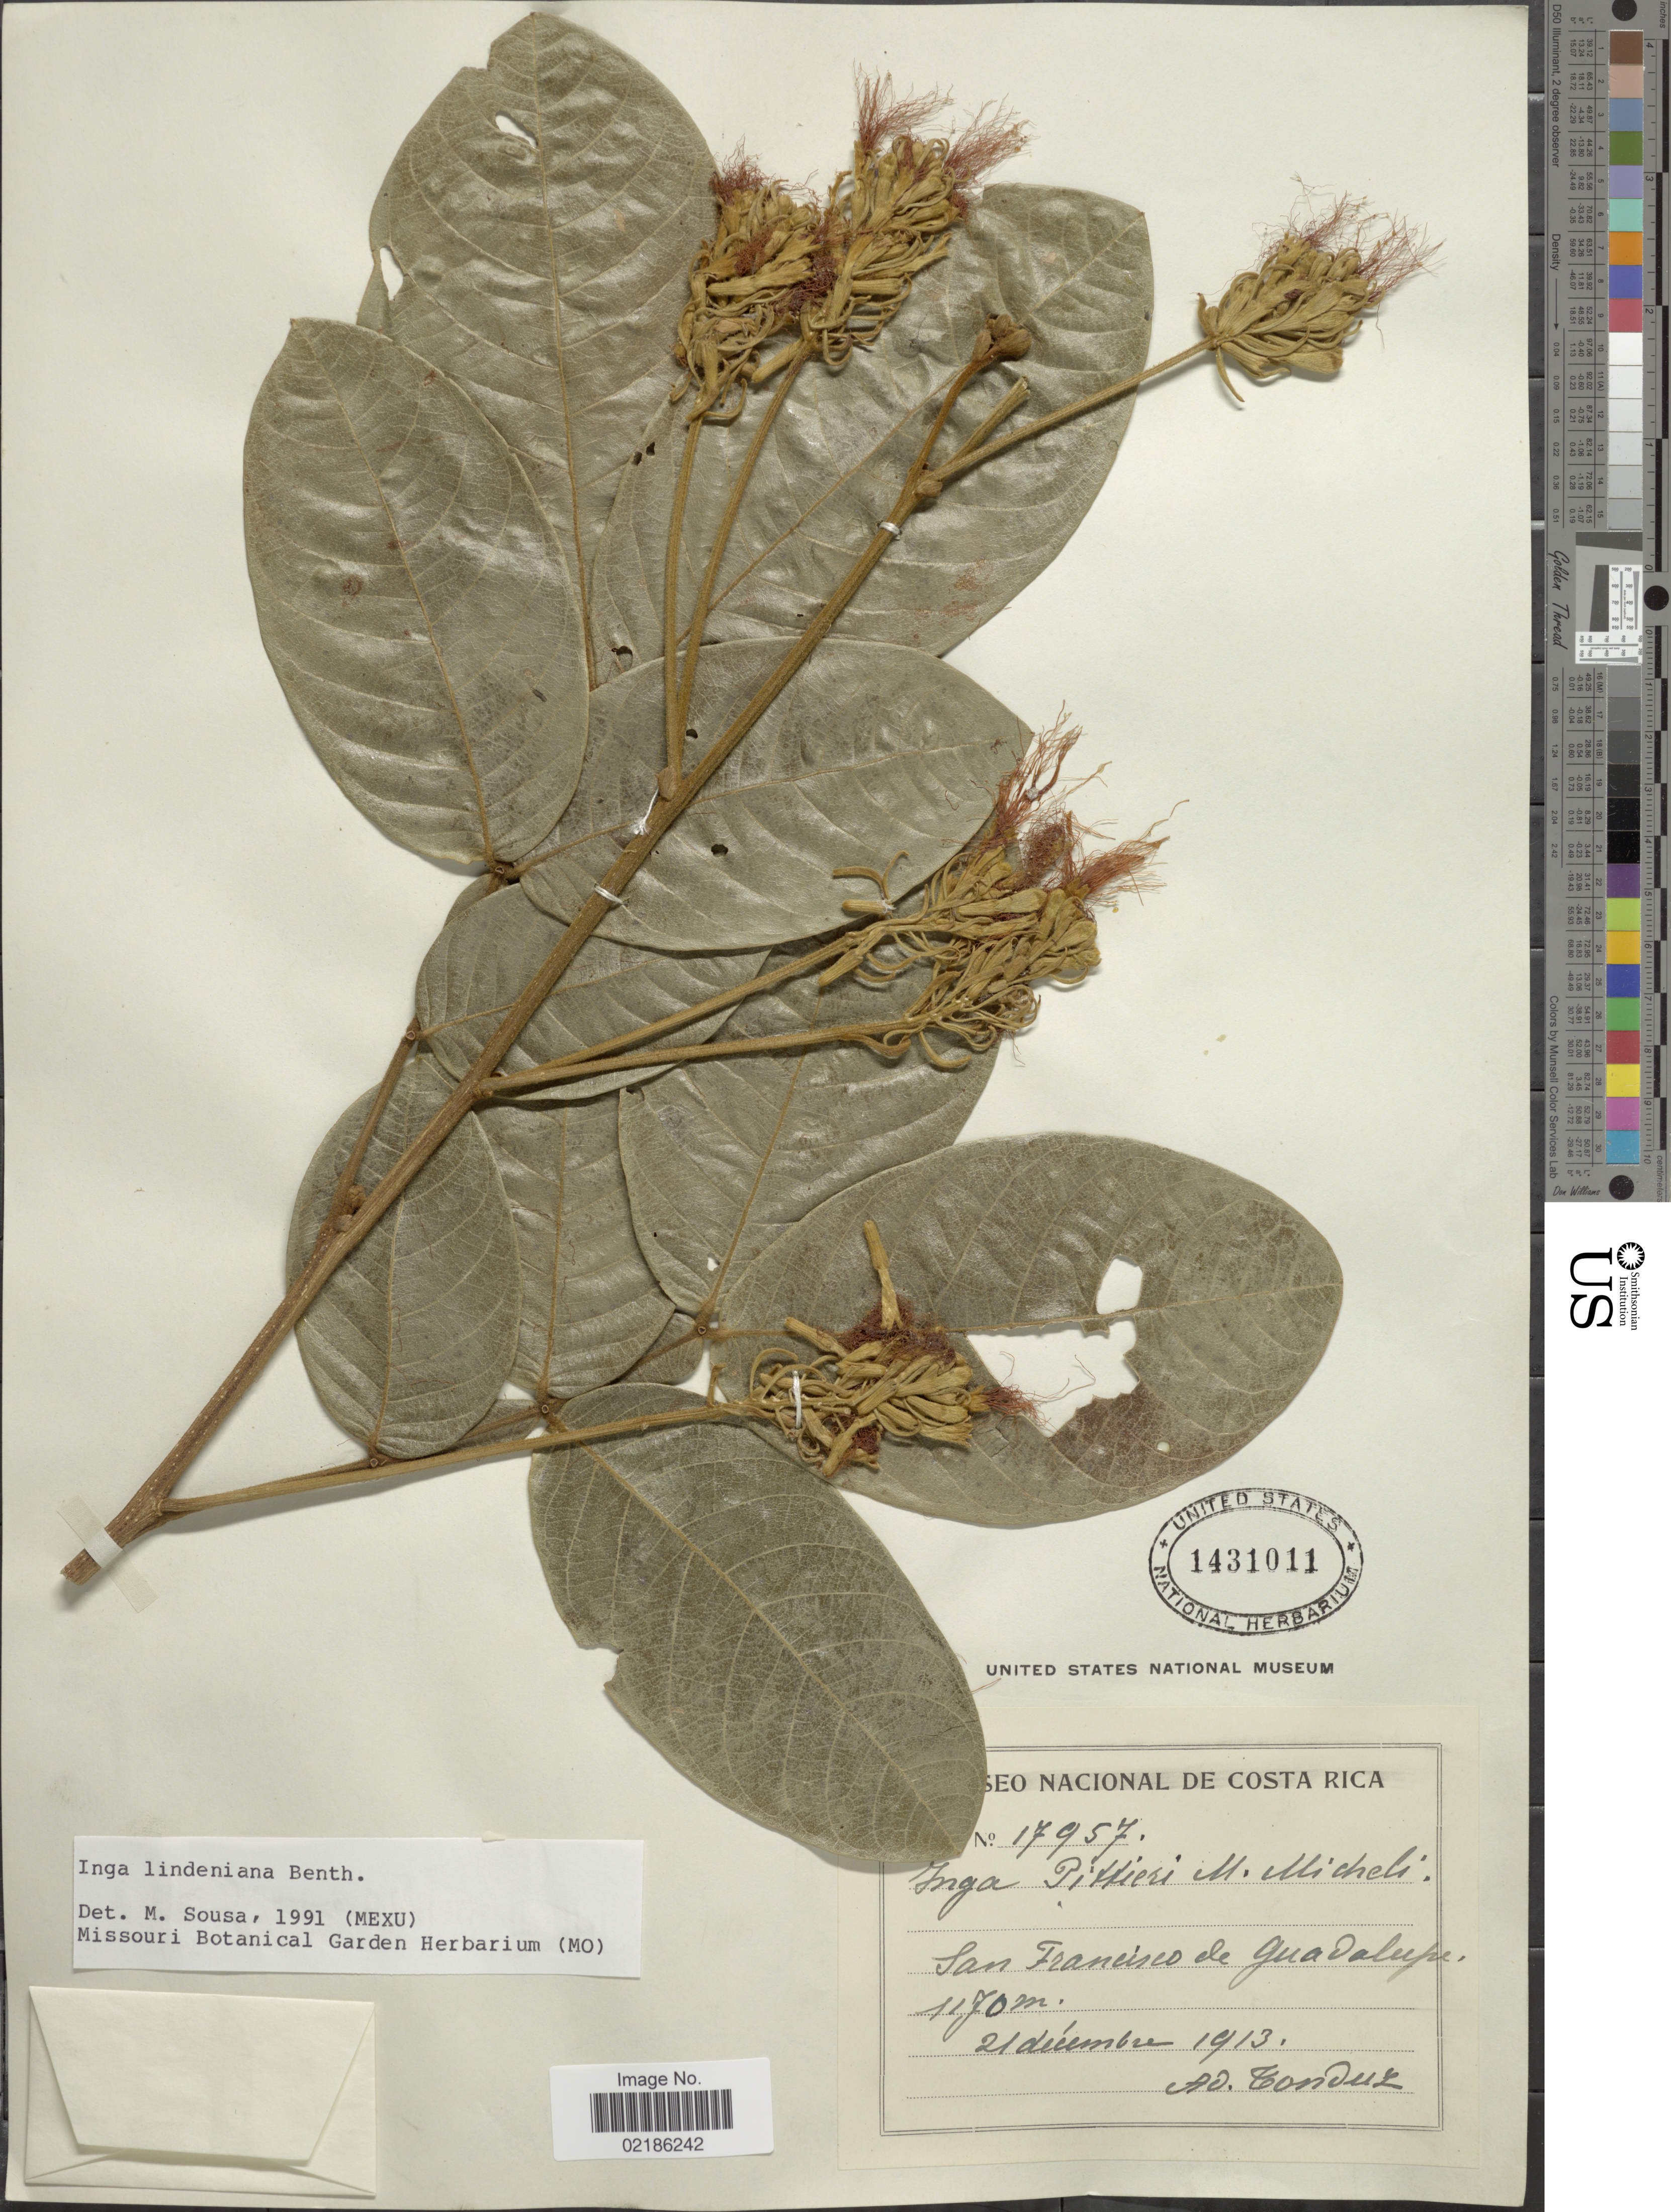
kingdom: Plantae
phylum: Tracheophyta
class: Magnoliopsida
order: Fabales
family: Fabaceae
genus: Inga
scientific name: Inga lindeniana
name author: Benth.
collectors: A. Tonduz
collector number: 17957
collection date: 1913-12-21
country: Costa Rica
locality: San Francisco de Guadalupe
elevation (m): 1170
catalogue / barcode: US 1431011